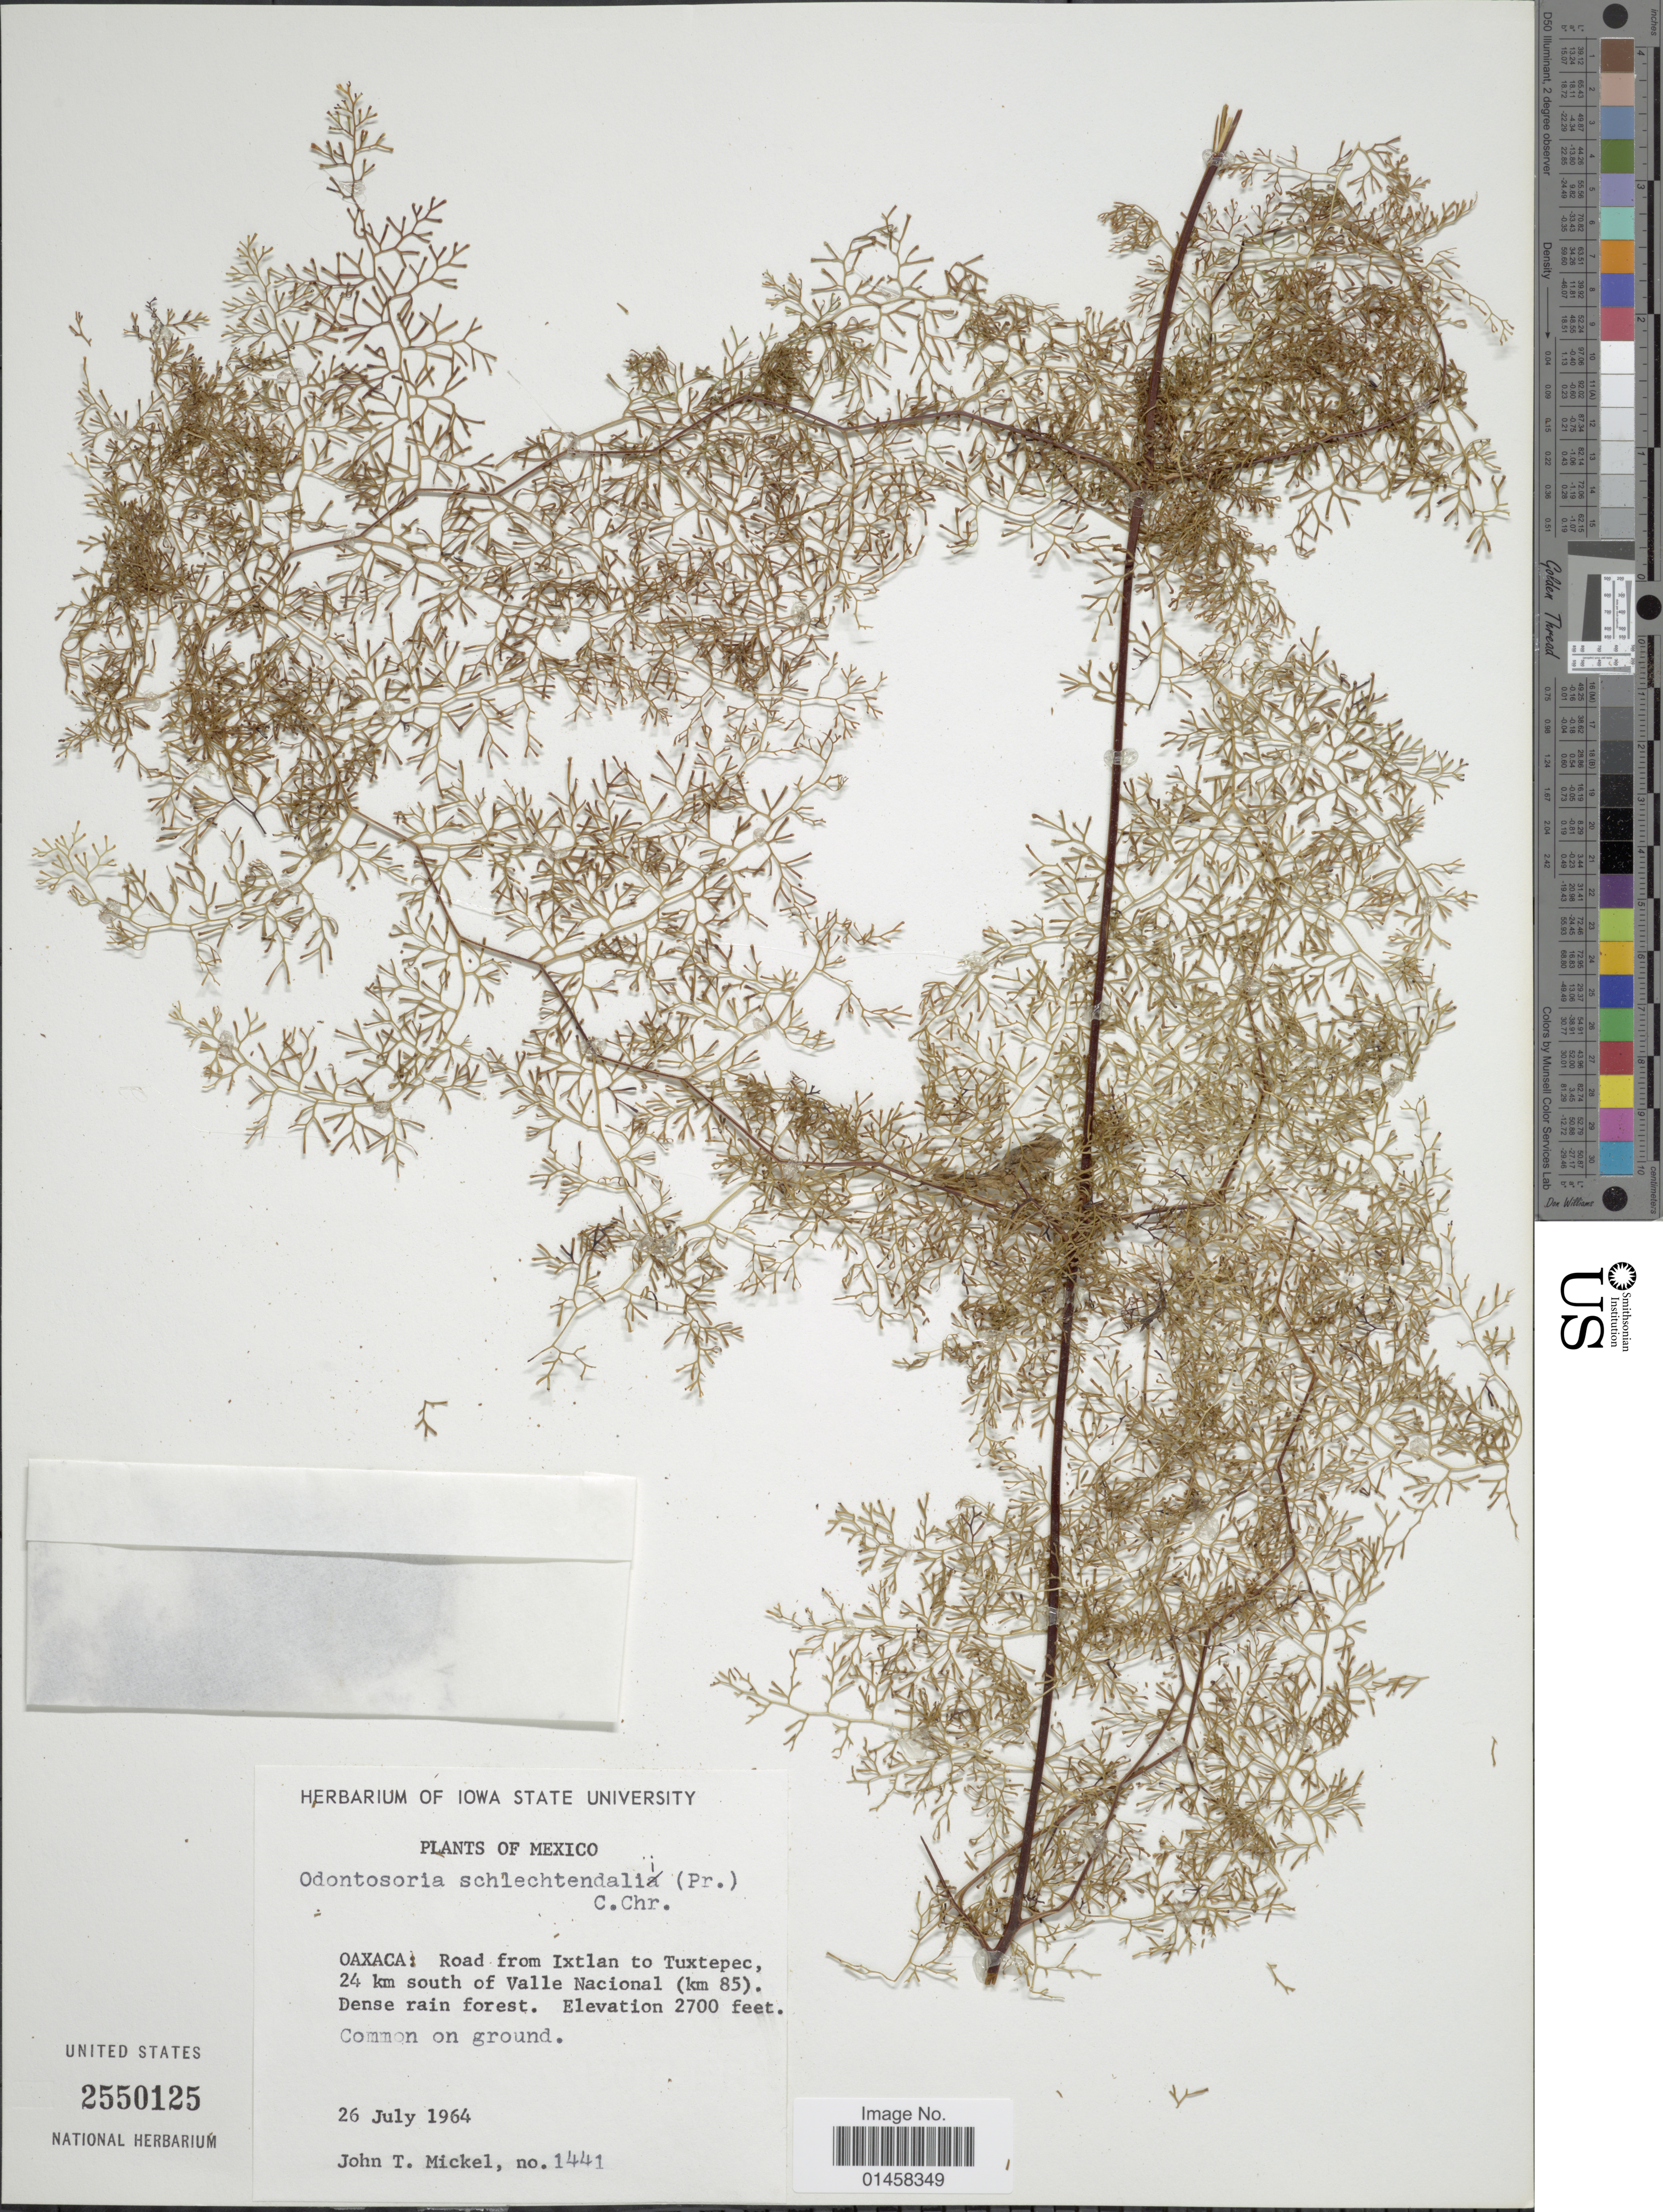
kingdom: Plantae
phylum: Tracheophyta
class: Polypodiopsida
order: Polypodiales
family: Lindsaeaceae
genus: Odontosoria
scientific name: Odontosoria schlechtendalii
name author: (C. Presl) C. Chr.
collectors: J. T. Mickel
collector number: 1441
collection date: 1964-07-26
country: Mexico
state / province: Oaxaca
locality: Road from Ixtlan to Tuxtepec, 24 km south of Valle Nacional (km 85)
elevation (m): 823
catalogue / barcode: US 2550125